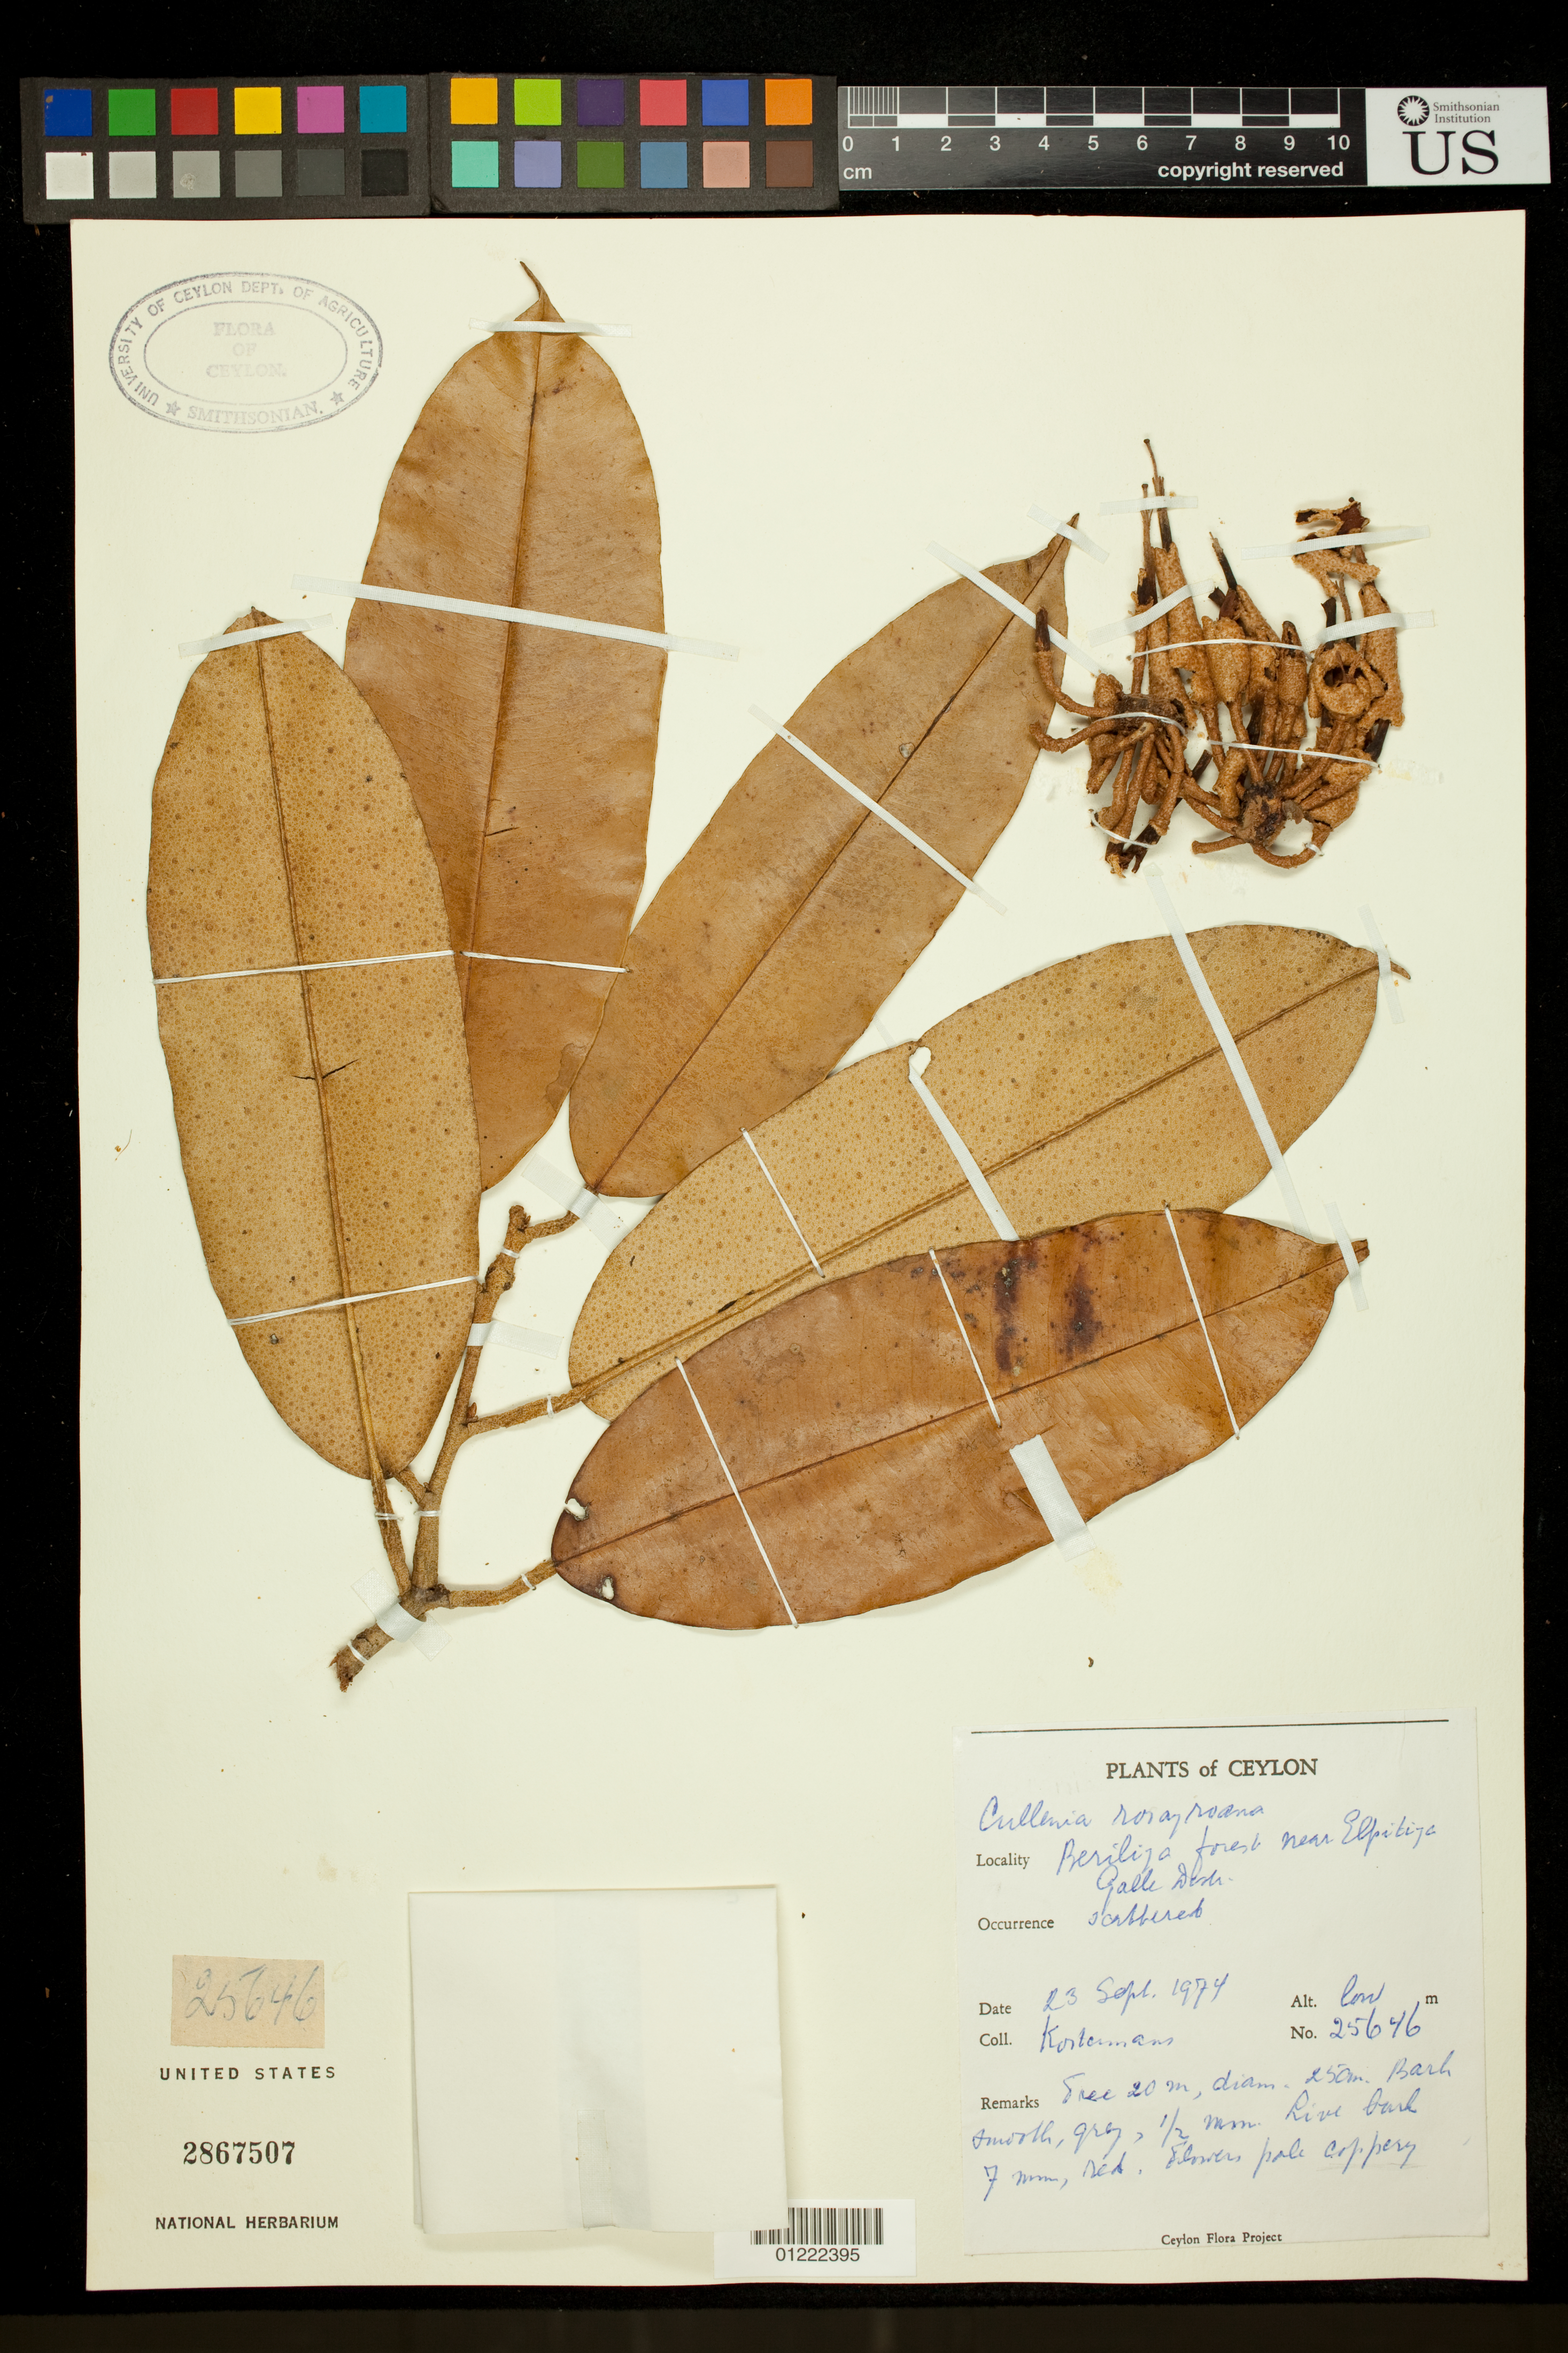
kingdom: Plantae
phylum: Tracheophyta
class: Magnoliopsida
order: Malvales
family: Malvaceae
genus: Cullenia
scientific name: Cullenia rosayroana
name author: Kosterm.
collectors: Kostermans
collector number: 25646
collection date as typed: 9/23/1974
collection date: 1974-09-23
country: Sri Lanka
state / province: Southern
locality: Beriliya forest near Elpitiya, Galle District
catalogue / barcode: US 2867507